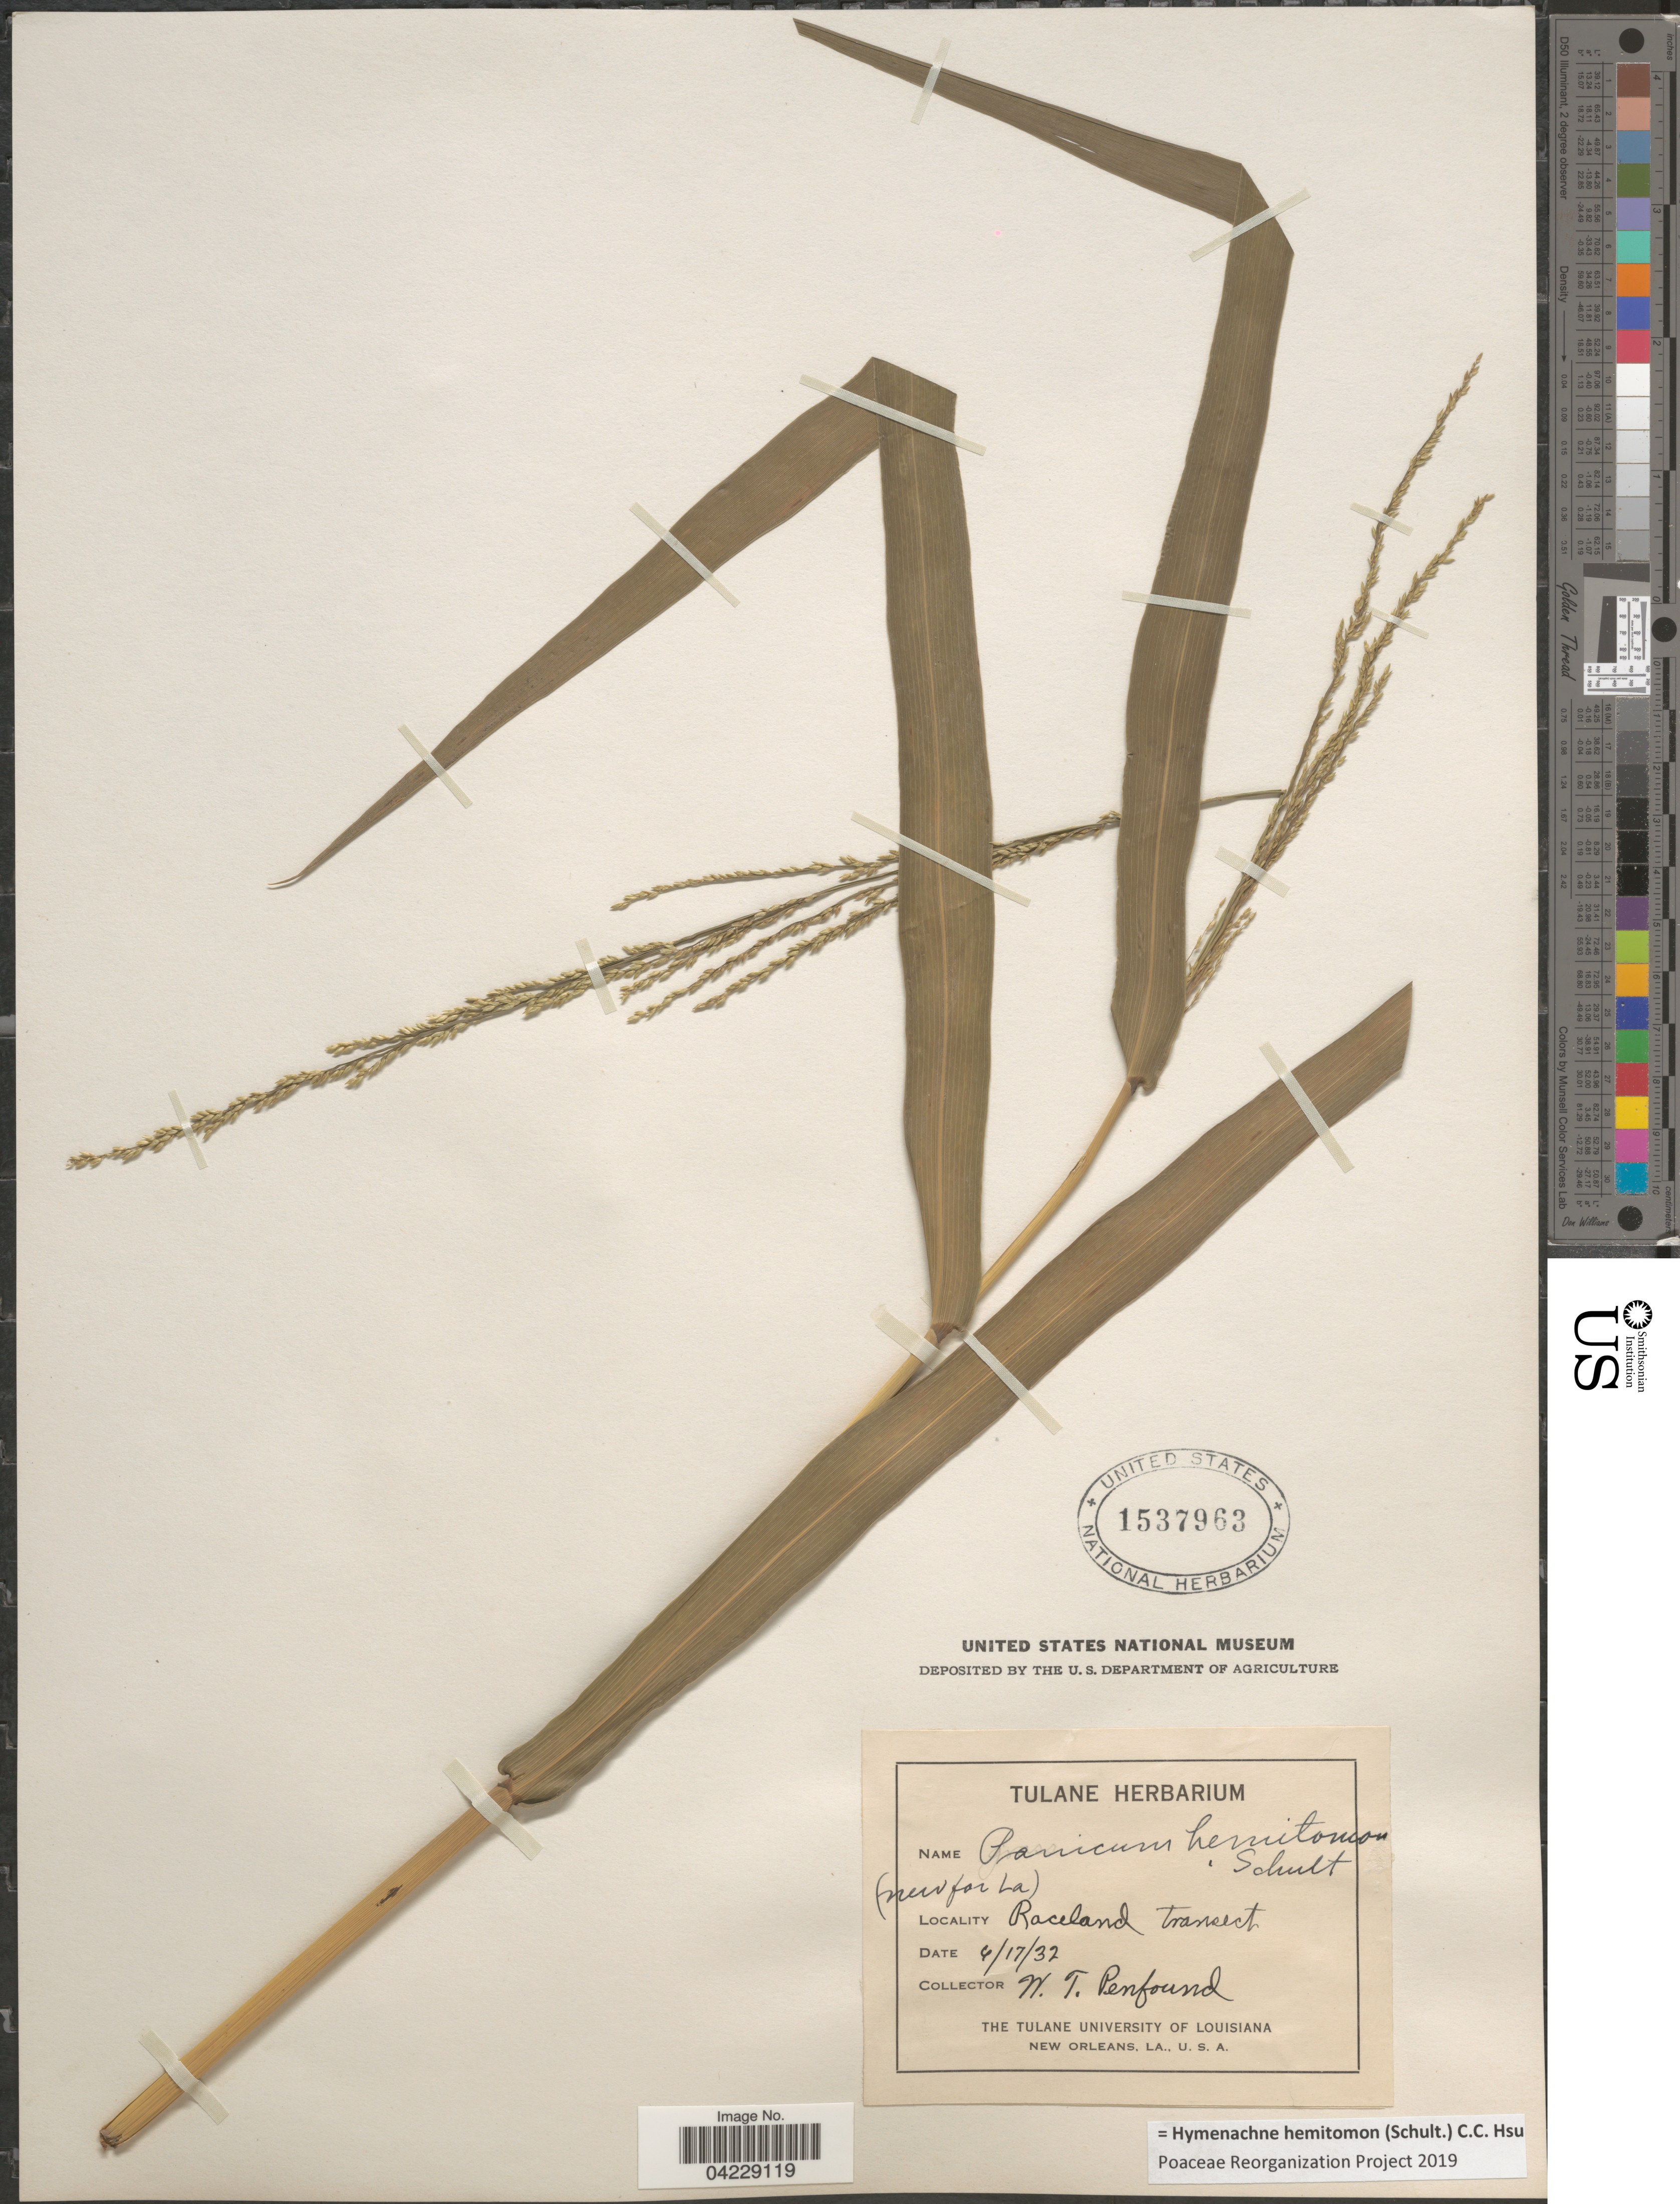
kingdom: Plantae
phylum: Tracheophyta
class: Liliopsida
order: Poales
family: Poaceae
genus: Hymenachne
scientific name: Hymenachne hemitomon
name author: (Schult.) C. C. Hsu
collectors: W. Penfound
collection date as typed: Transcribed d/m/y: 17/4/32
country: United States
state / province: Louisiana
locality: Raceland transect.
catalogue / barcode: US 1537963